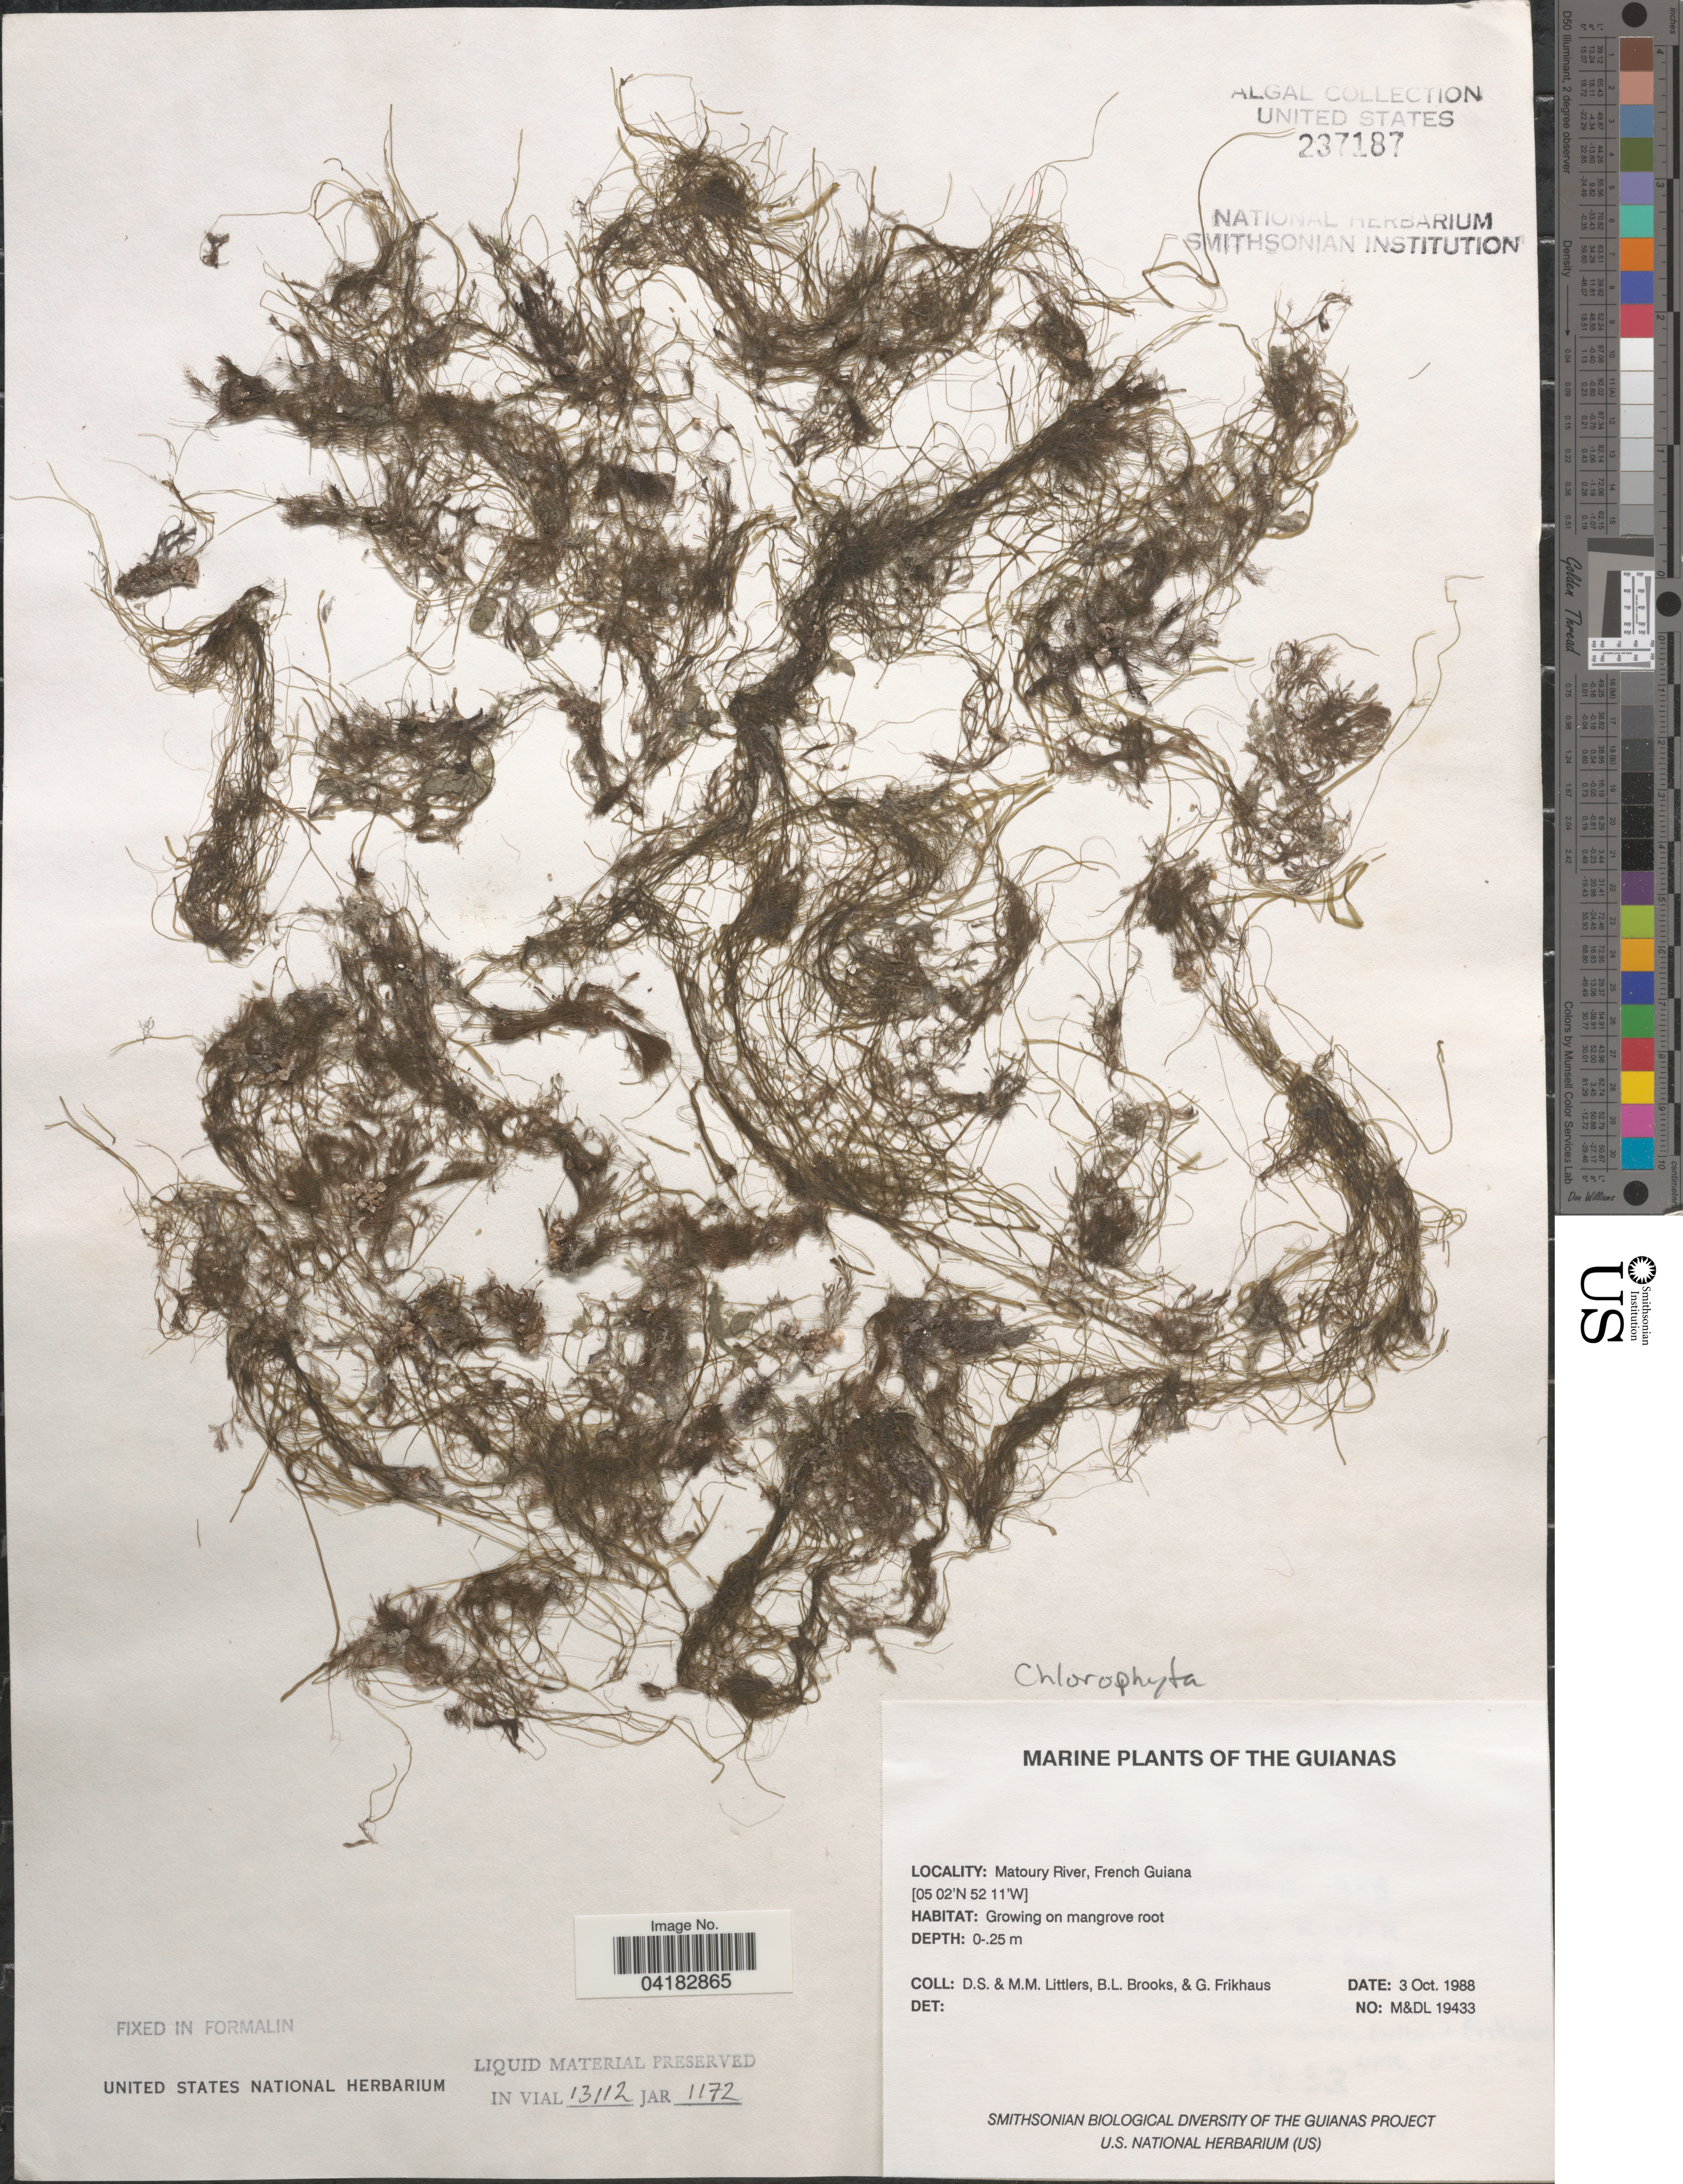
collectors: D. S. Littler, B. Brooks & G. Frikhaus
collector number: M&DL19433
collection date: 1988-10-03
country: French Guiana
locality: Guianas. Matoury River.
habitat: Growing on mangrove root.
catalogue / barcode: US 237187